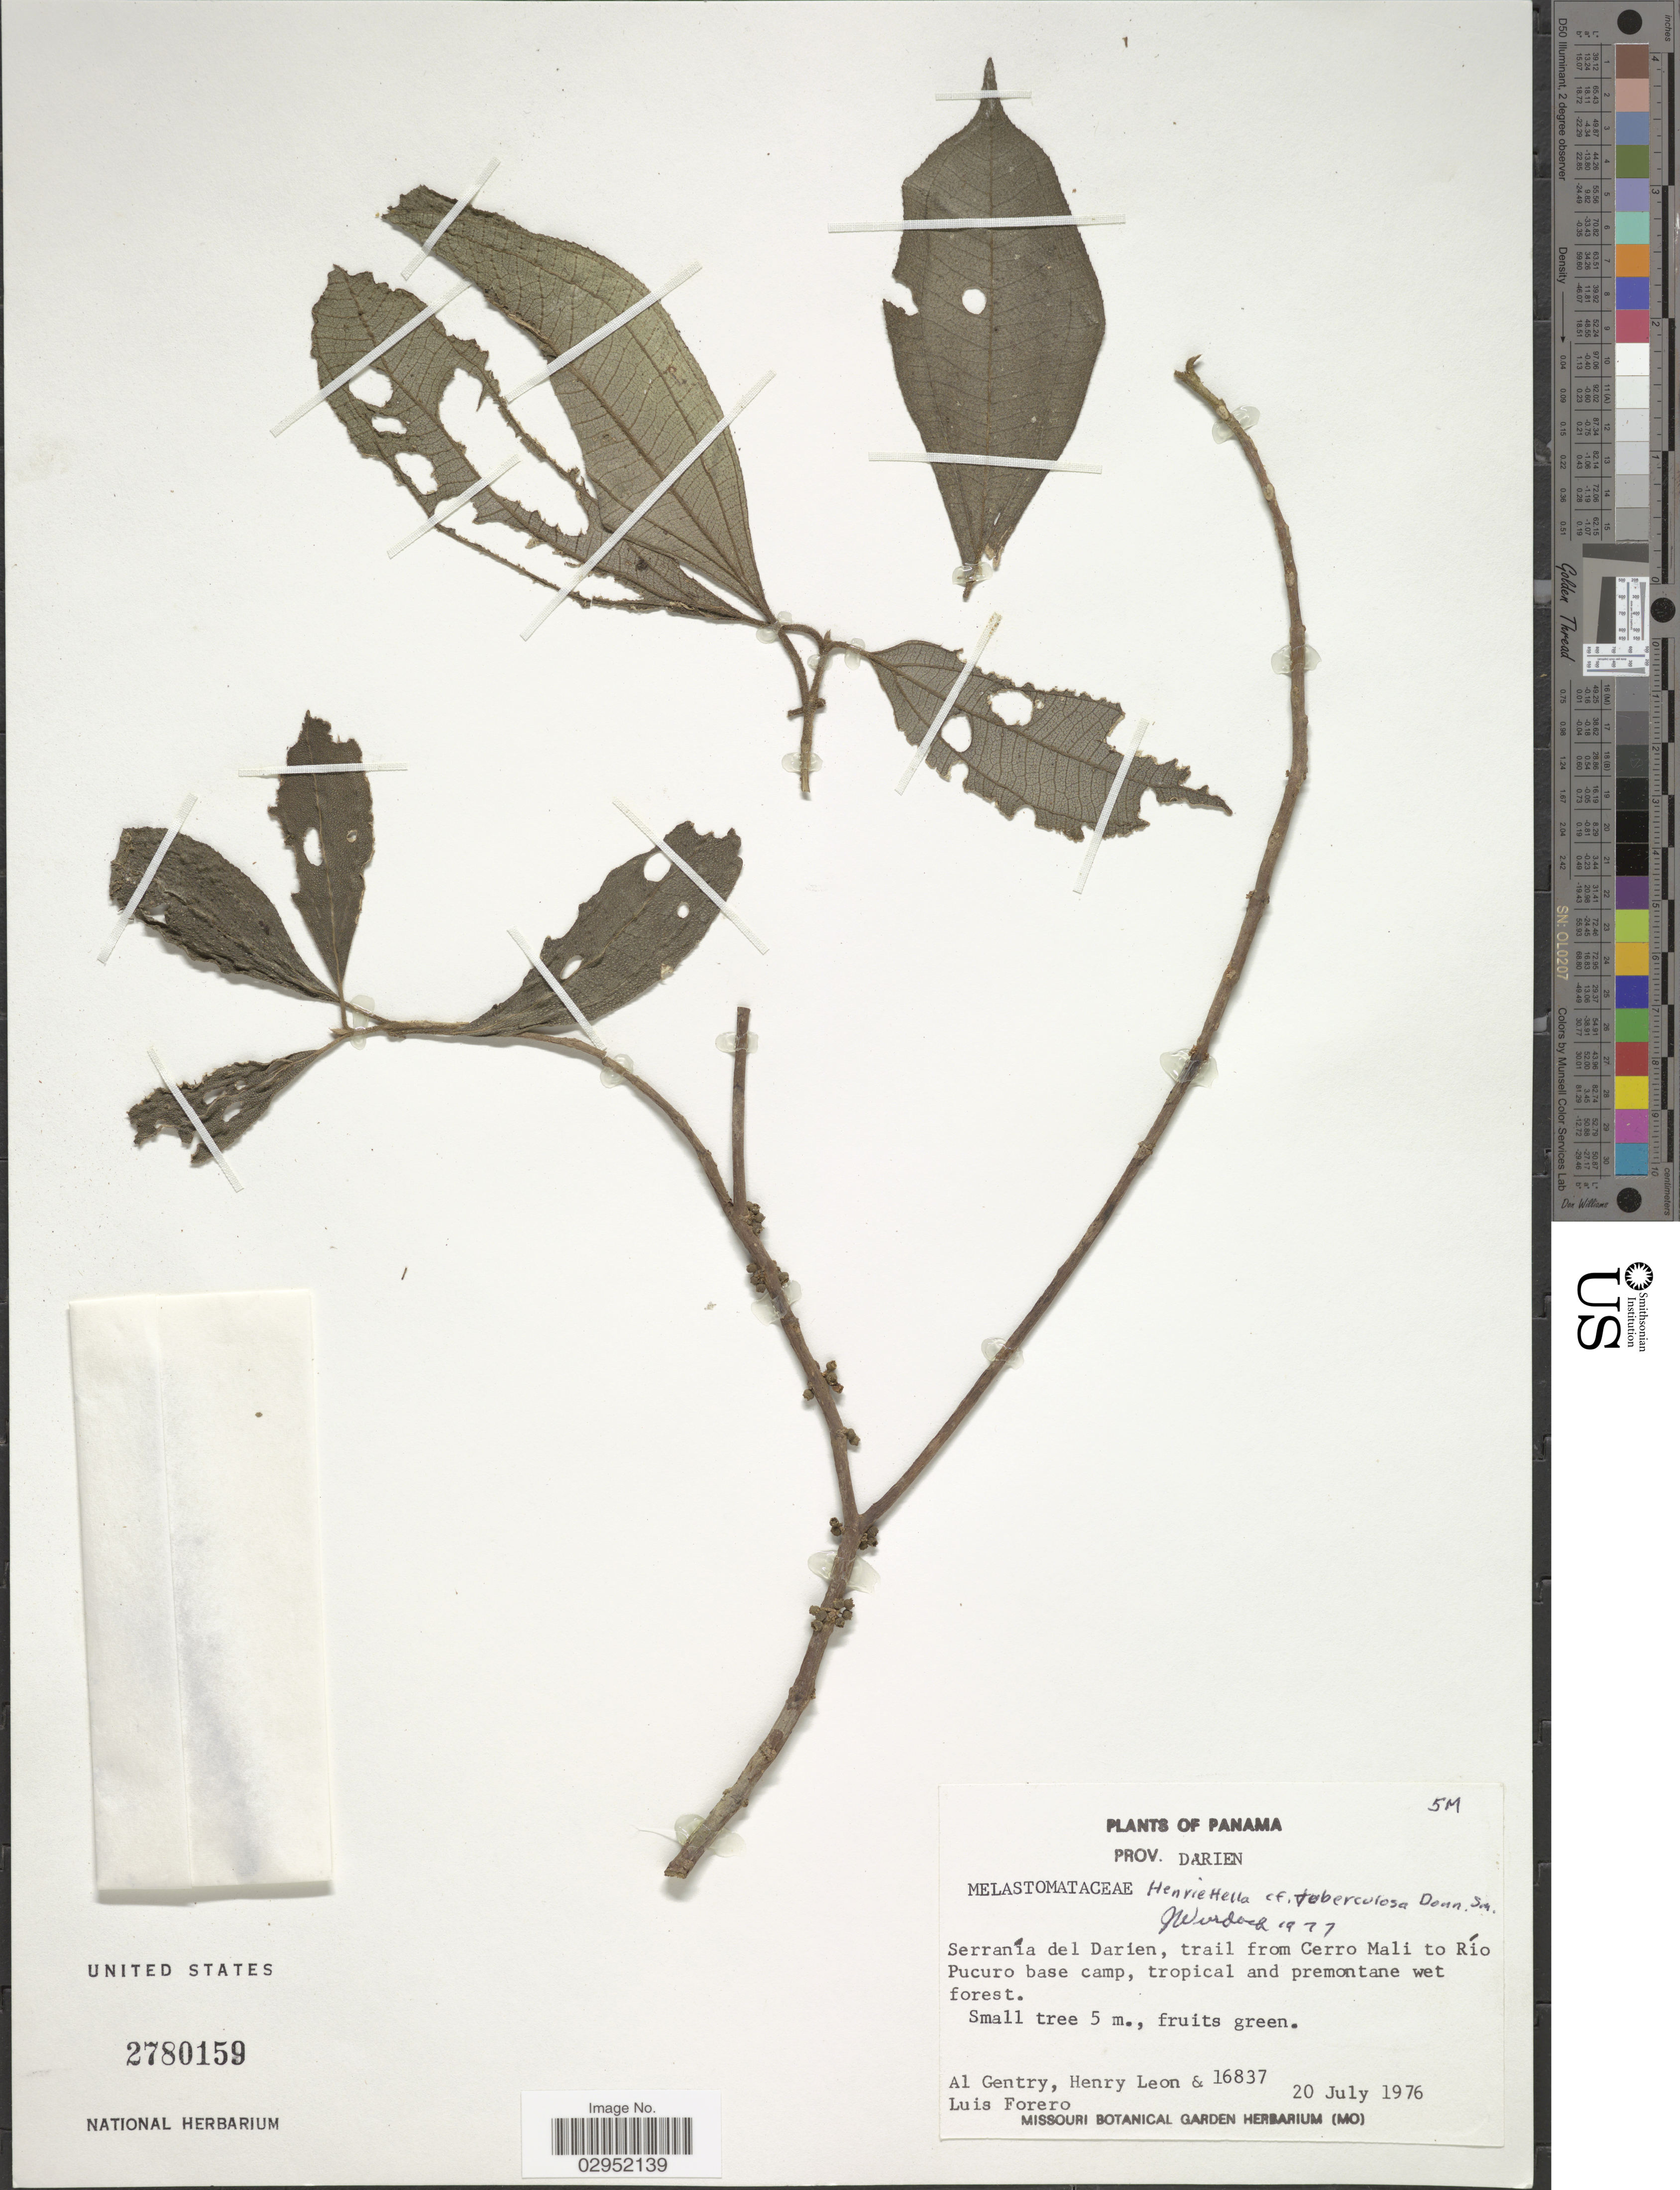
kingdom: Plantae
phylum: Tracheophyta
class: Magnoliopsida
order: Myrtales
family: Melastomataceae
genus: Henriettea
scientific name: Henriettea tuberculosa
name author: (Donn. Sm.) L.O. Williams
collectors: A. H. Gentry, Henry Leon & L. Forero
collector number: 16837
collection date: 1976-07-20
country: Panama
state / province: Darién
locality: Serranía del Darien, trail from Cerro Mali to Río Pucuro base camp.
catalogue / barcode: US 2780159